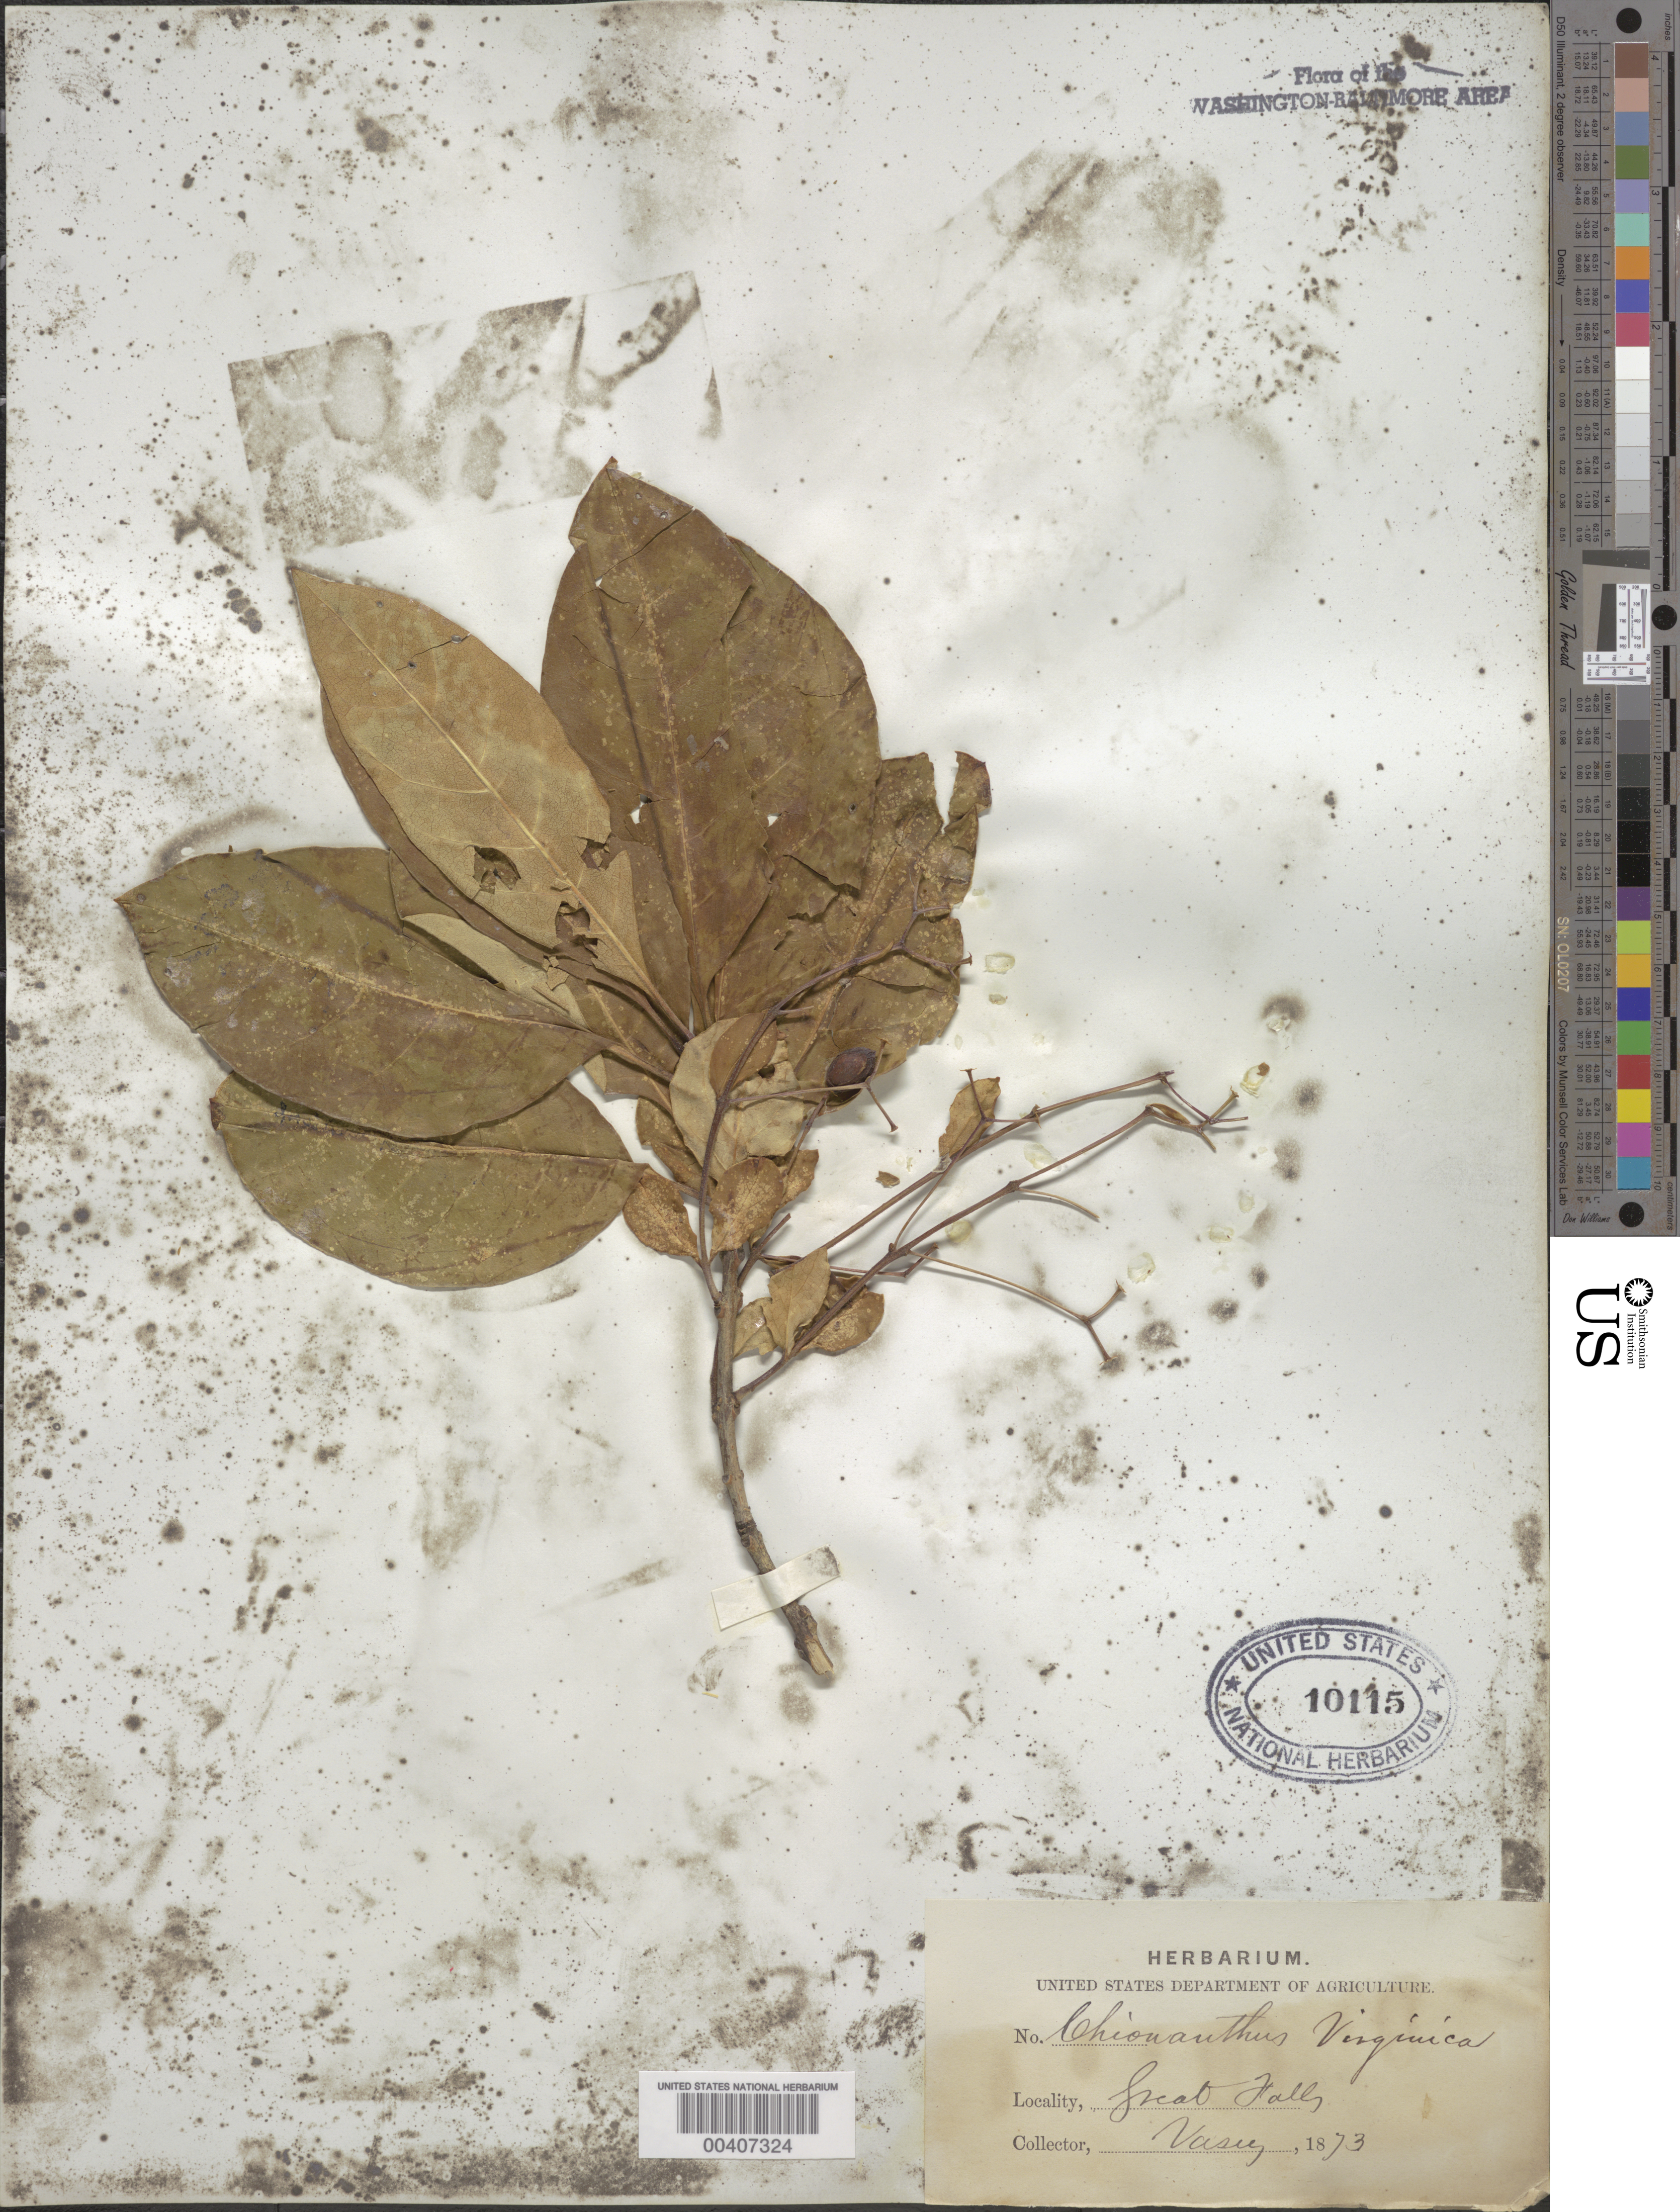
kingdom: Plantae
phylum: Tracheophyta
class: Magnoliopsida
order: Lamiales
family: Oleaceae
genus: Chionanthus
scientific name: Chionanthus virginicus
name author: L.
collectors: G. Vasey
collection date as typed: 1873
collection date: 1873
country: United States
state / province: Maryland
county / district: Montgomery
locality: Great Falls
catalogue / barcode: US 10115